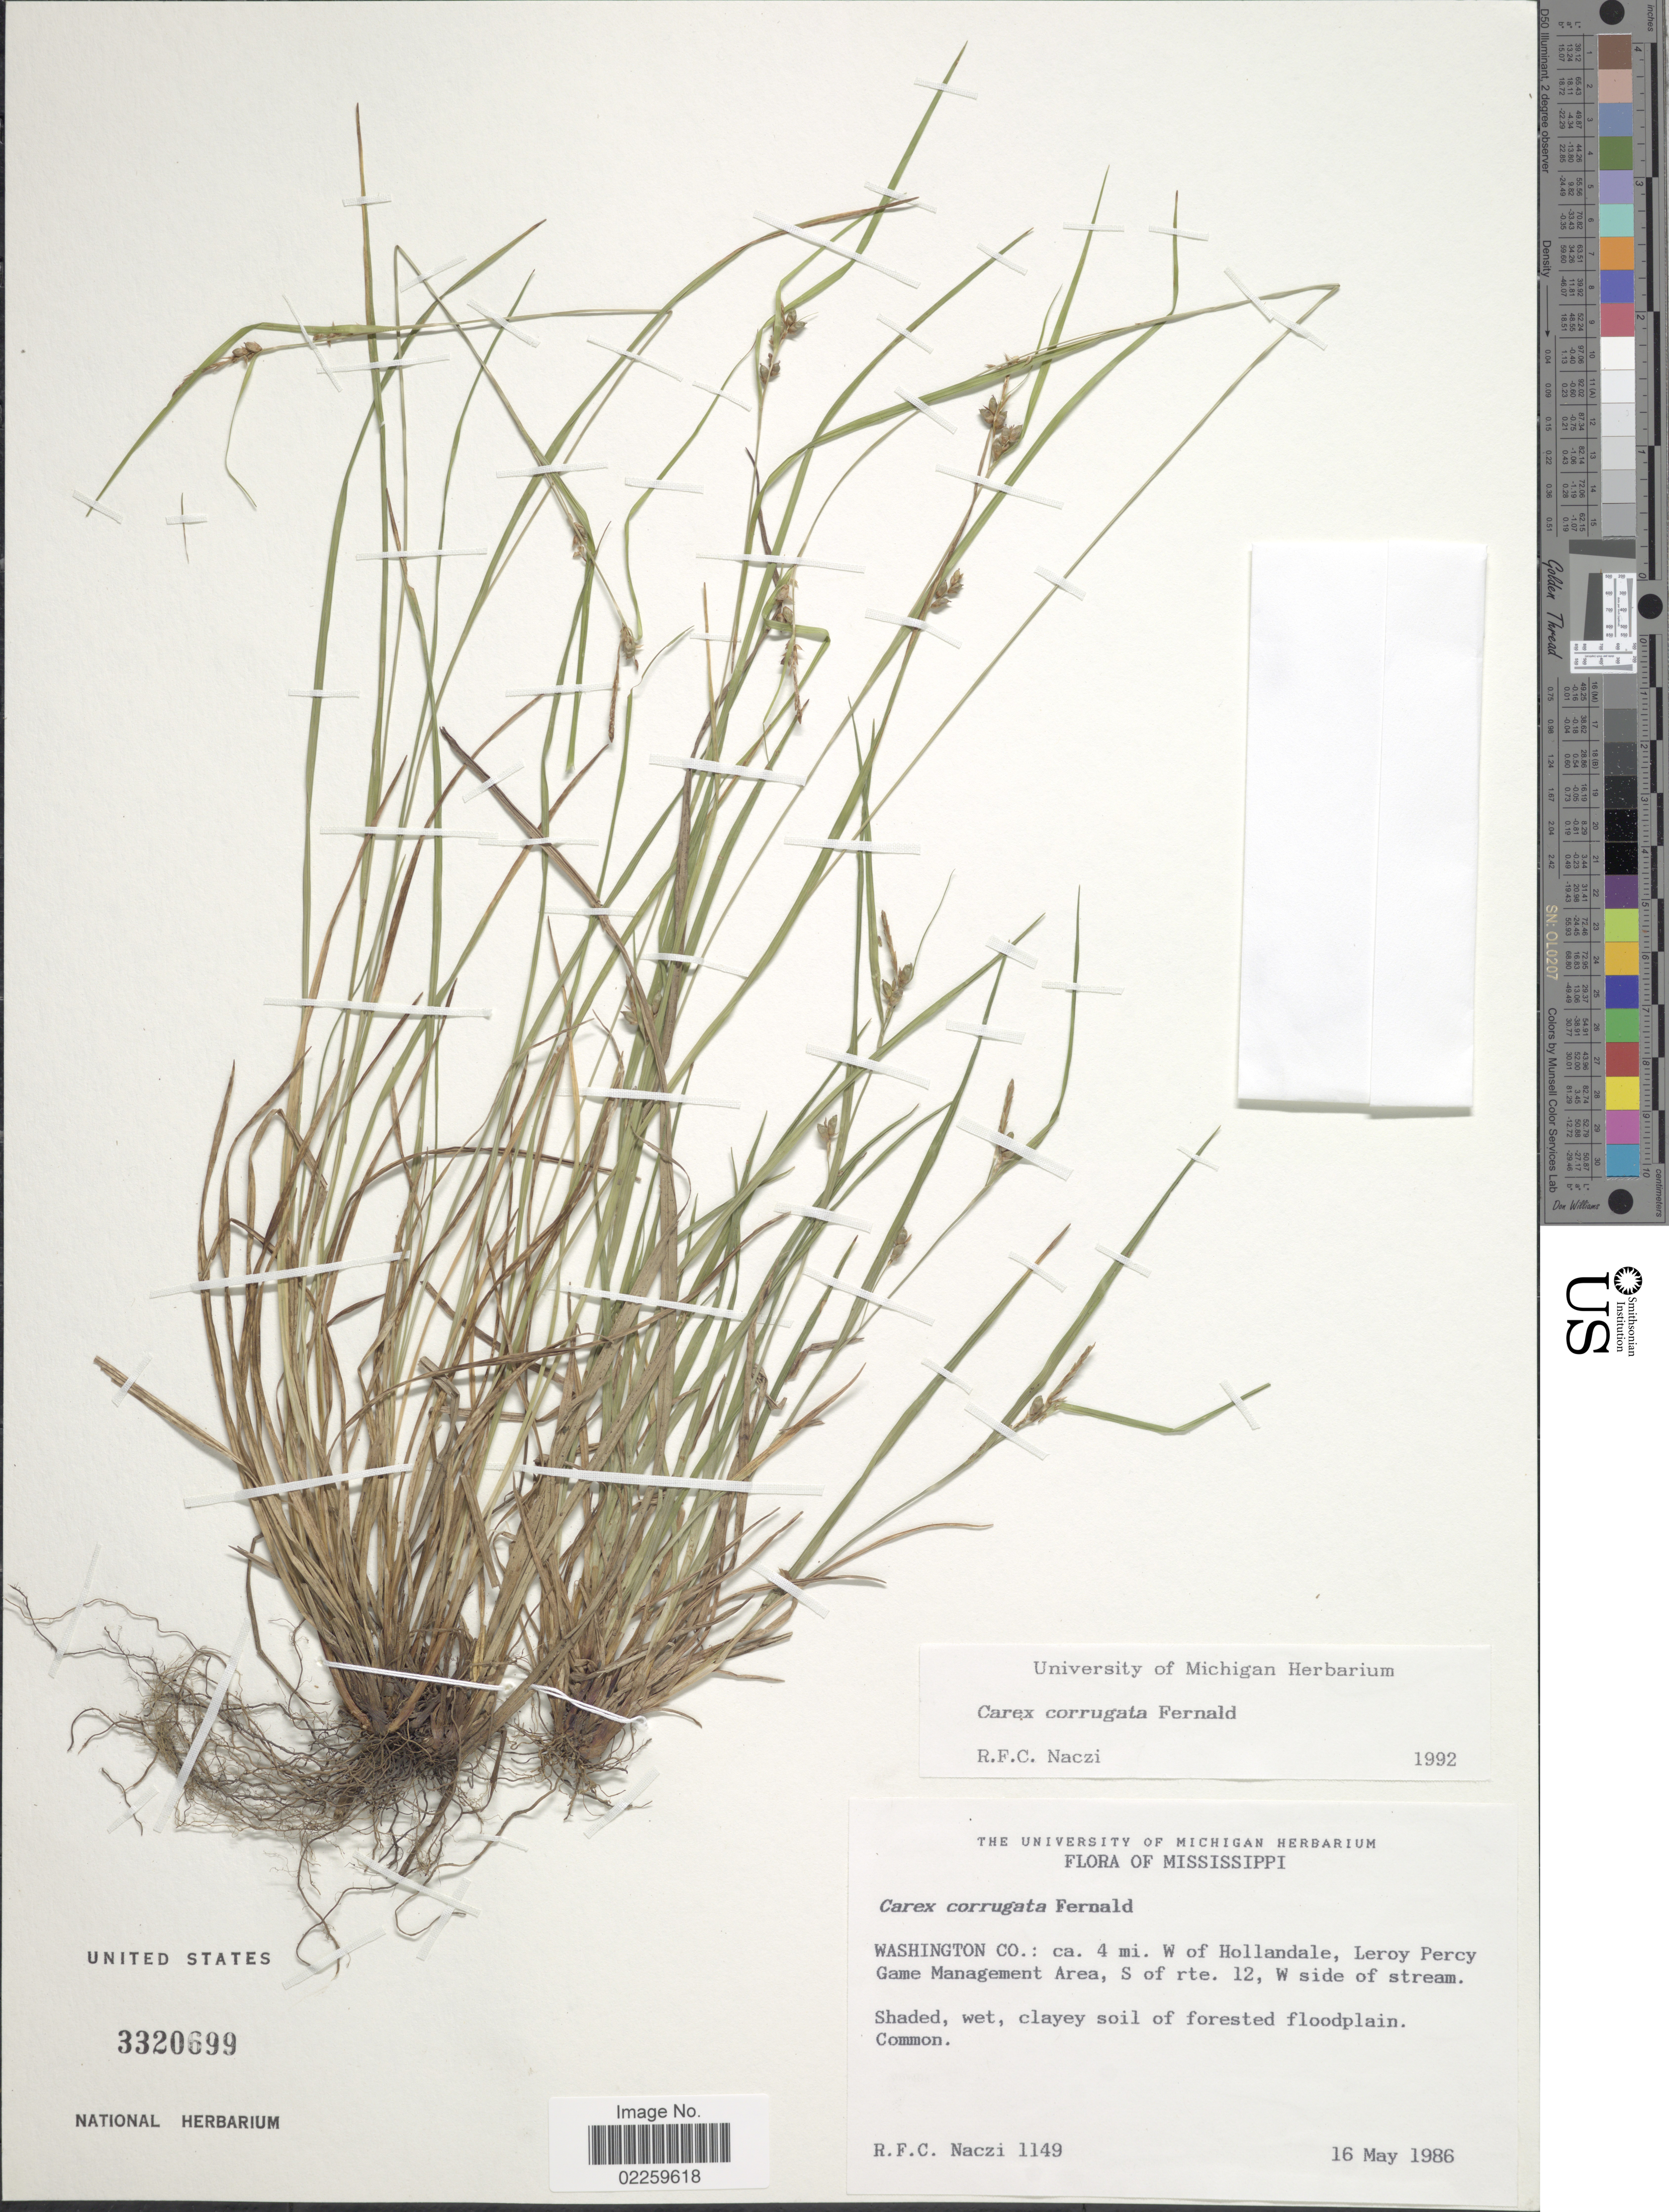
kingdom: Plantae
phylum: Tracheophyta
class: Liliopsida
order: Poales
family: Cyperaceae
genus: Carex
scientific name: Carex corrugata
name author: Fernald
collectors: R. F. C. Naczi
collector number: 1149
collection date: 1986-05-16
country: United States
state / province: Mississippi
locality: Washington Co.: ca.4 mi. W of Hollandale, Leroy Percy Game Management Area, S. of rte. 12. W side of Stream.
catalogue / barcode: US 3320699